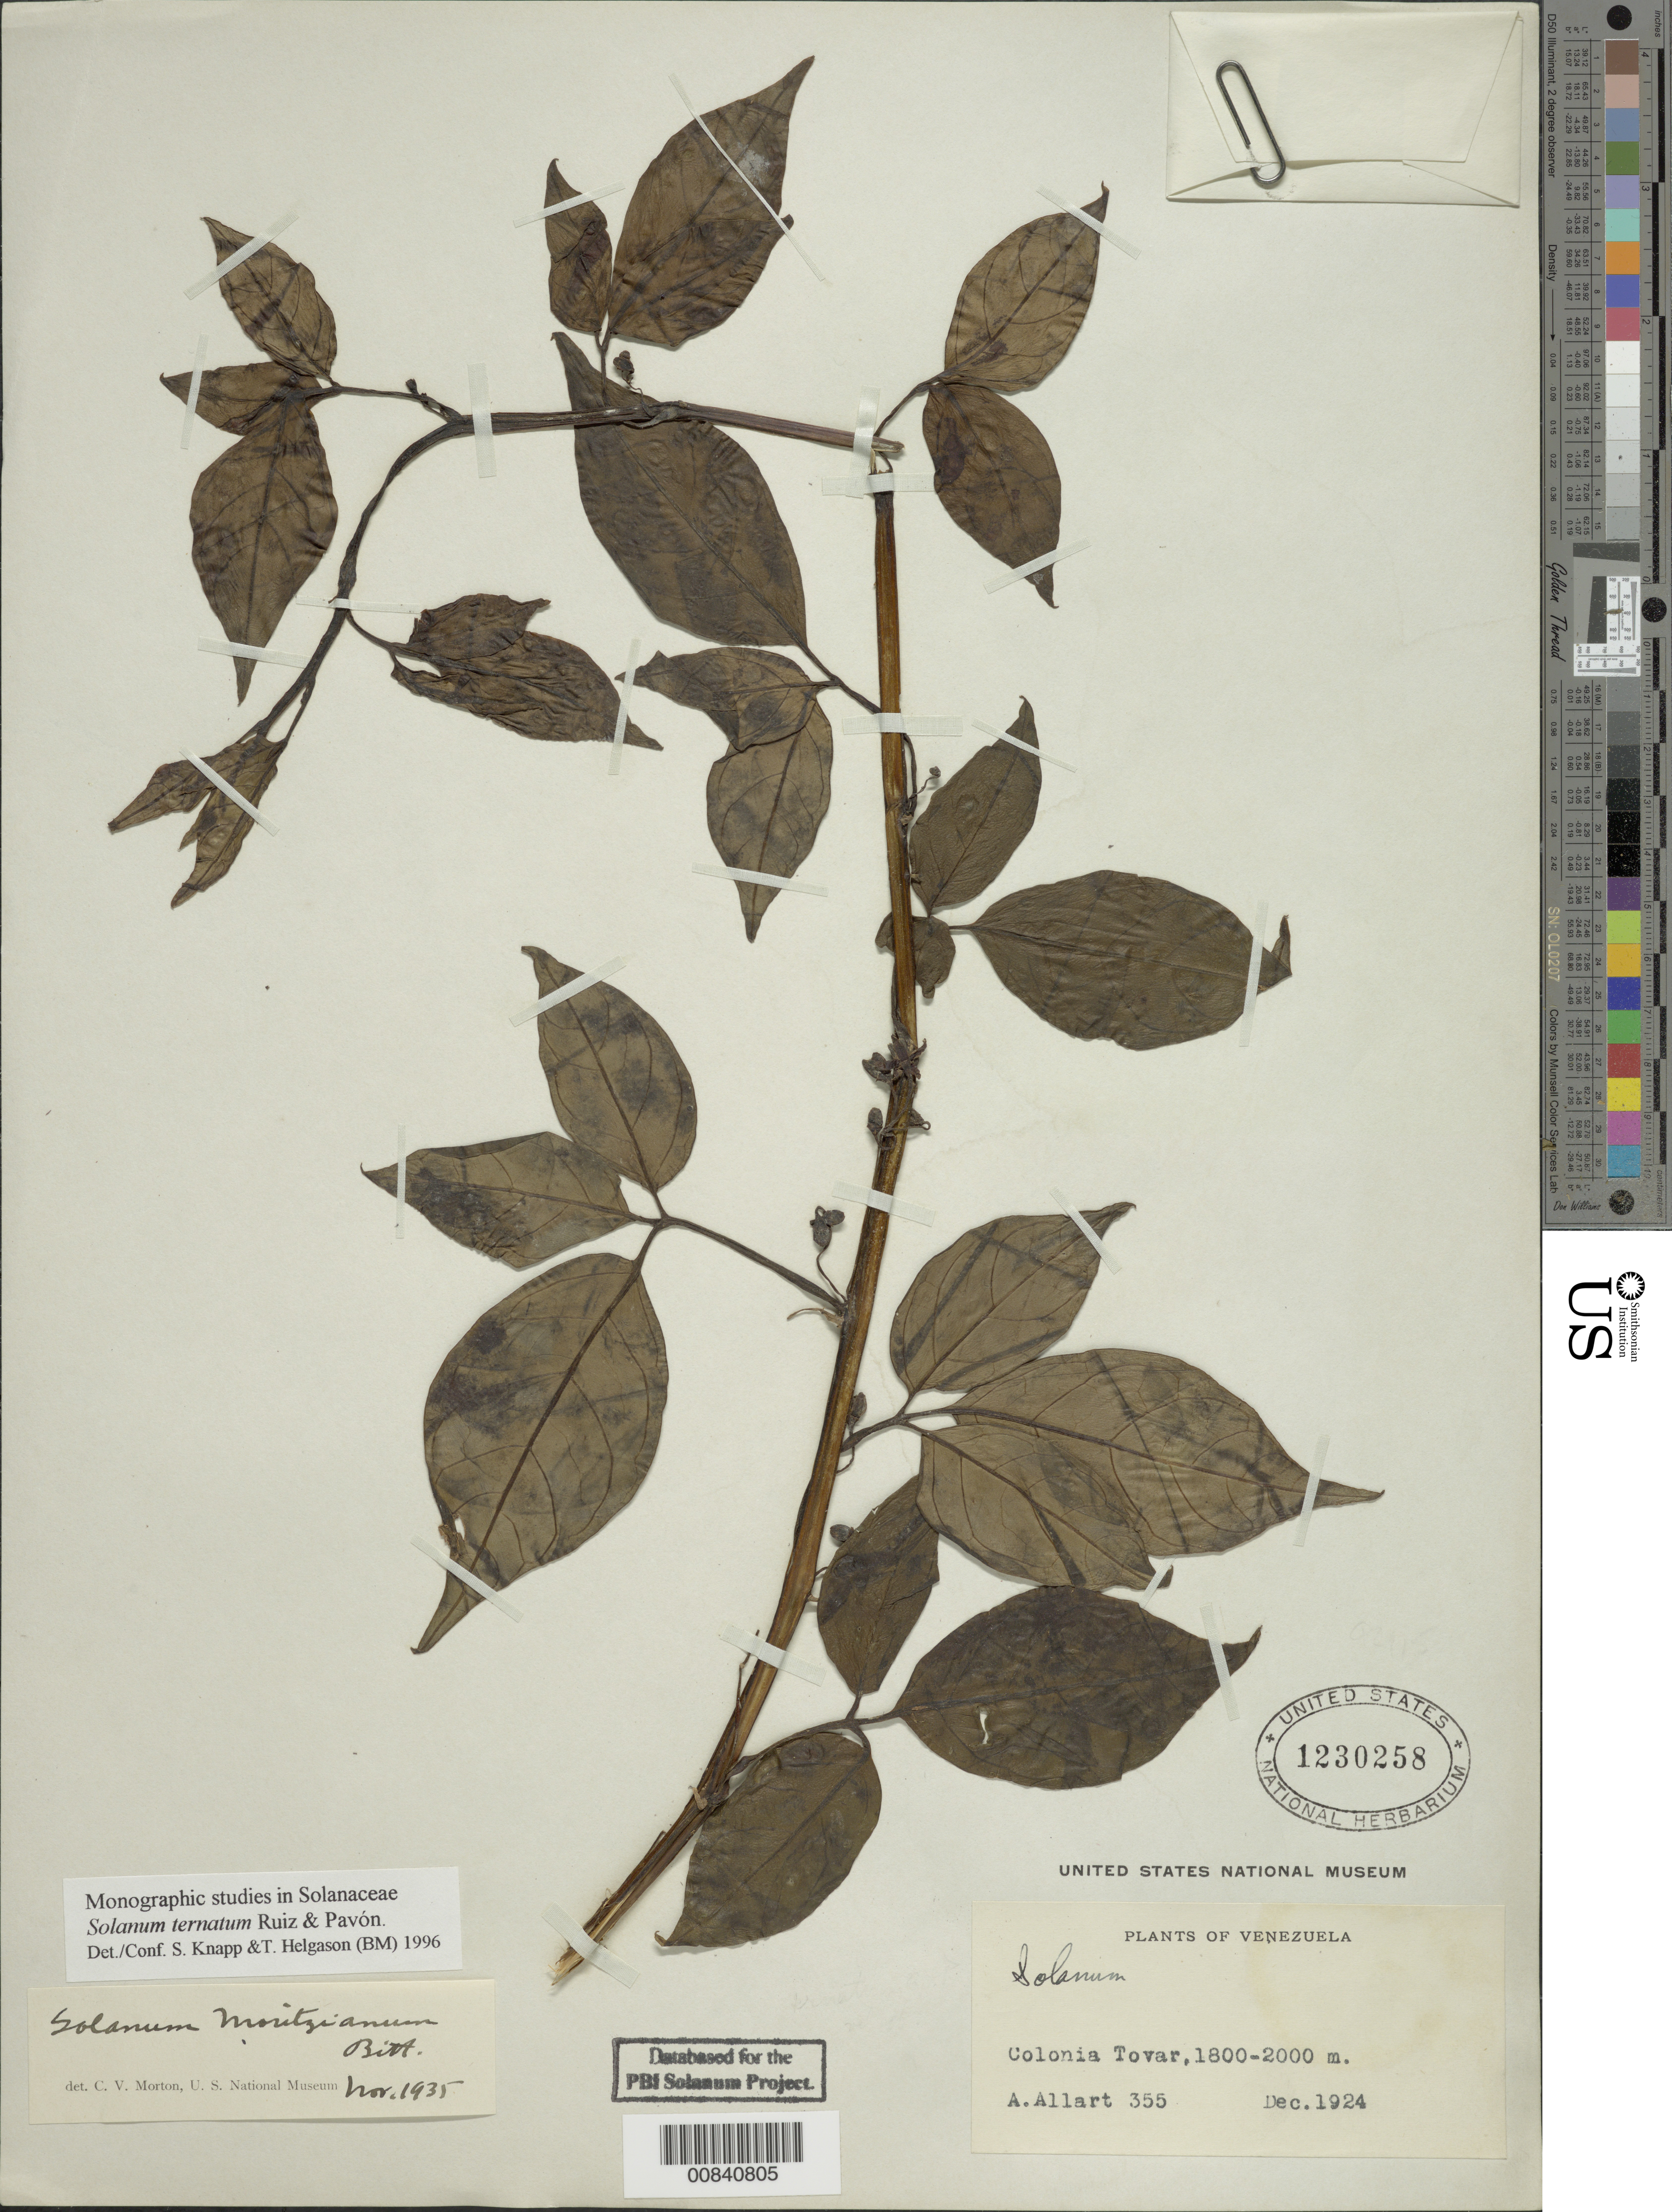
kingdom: Plantae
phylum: Tracheophyta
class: Magnoliopsida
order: Solanales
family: Solanaceae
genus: Solanum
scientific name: Solanum ternatum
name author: Ruiz & Pav.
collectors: A. Allart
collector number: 355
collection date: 1924-12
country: Venezuela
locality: Colonia Tovar.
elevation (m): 1800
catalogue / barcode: US 1230258